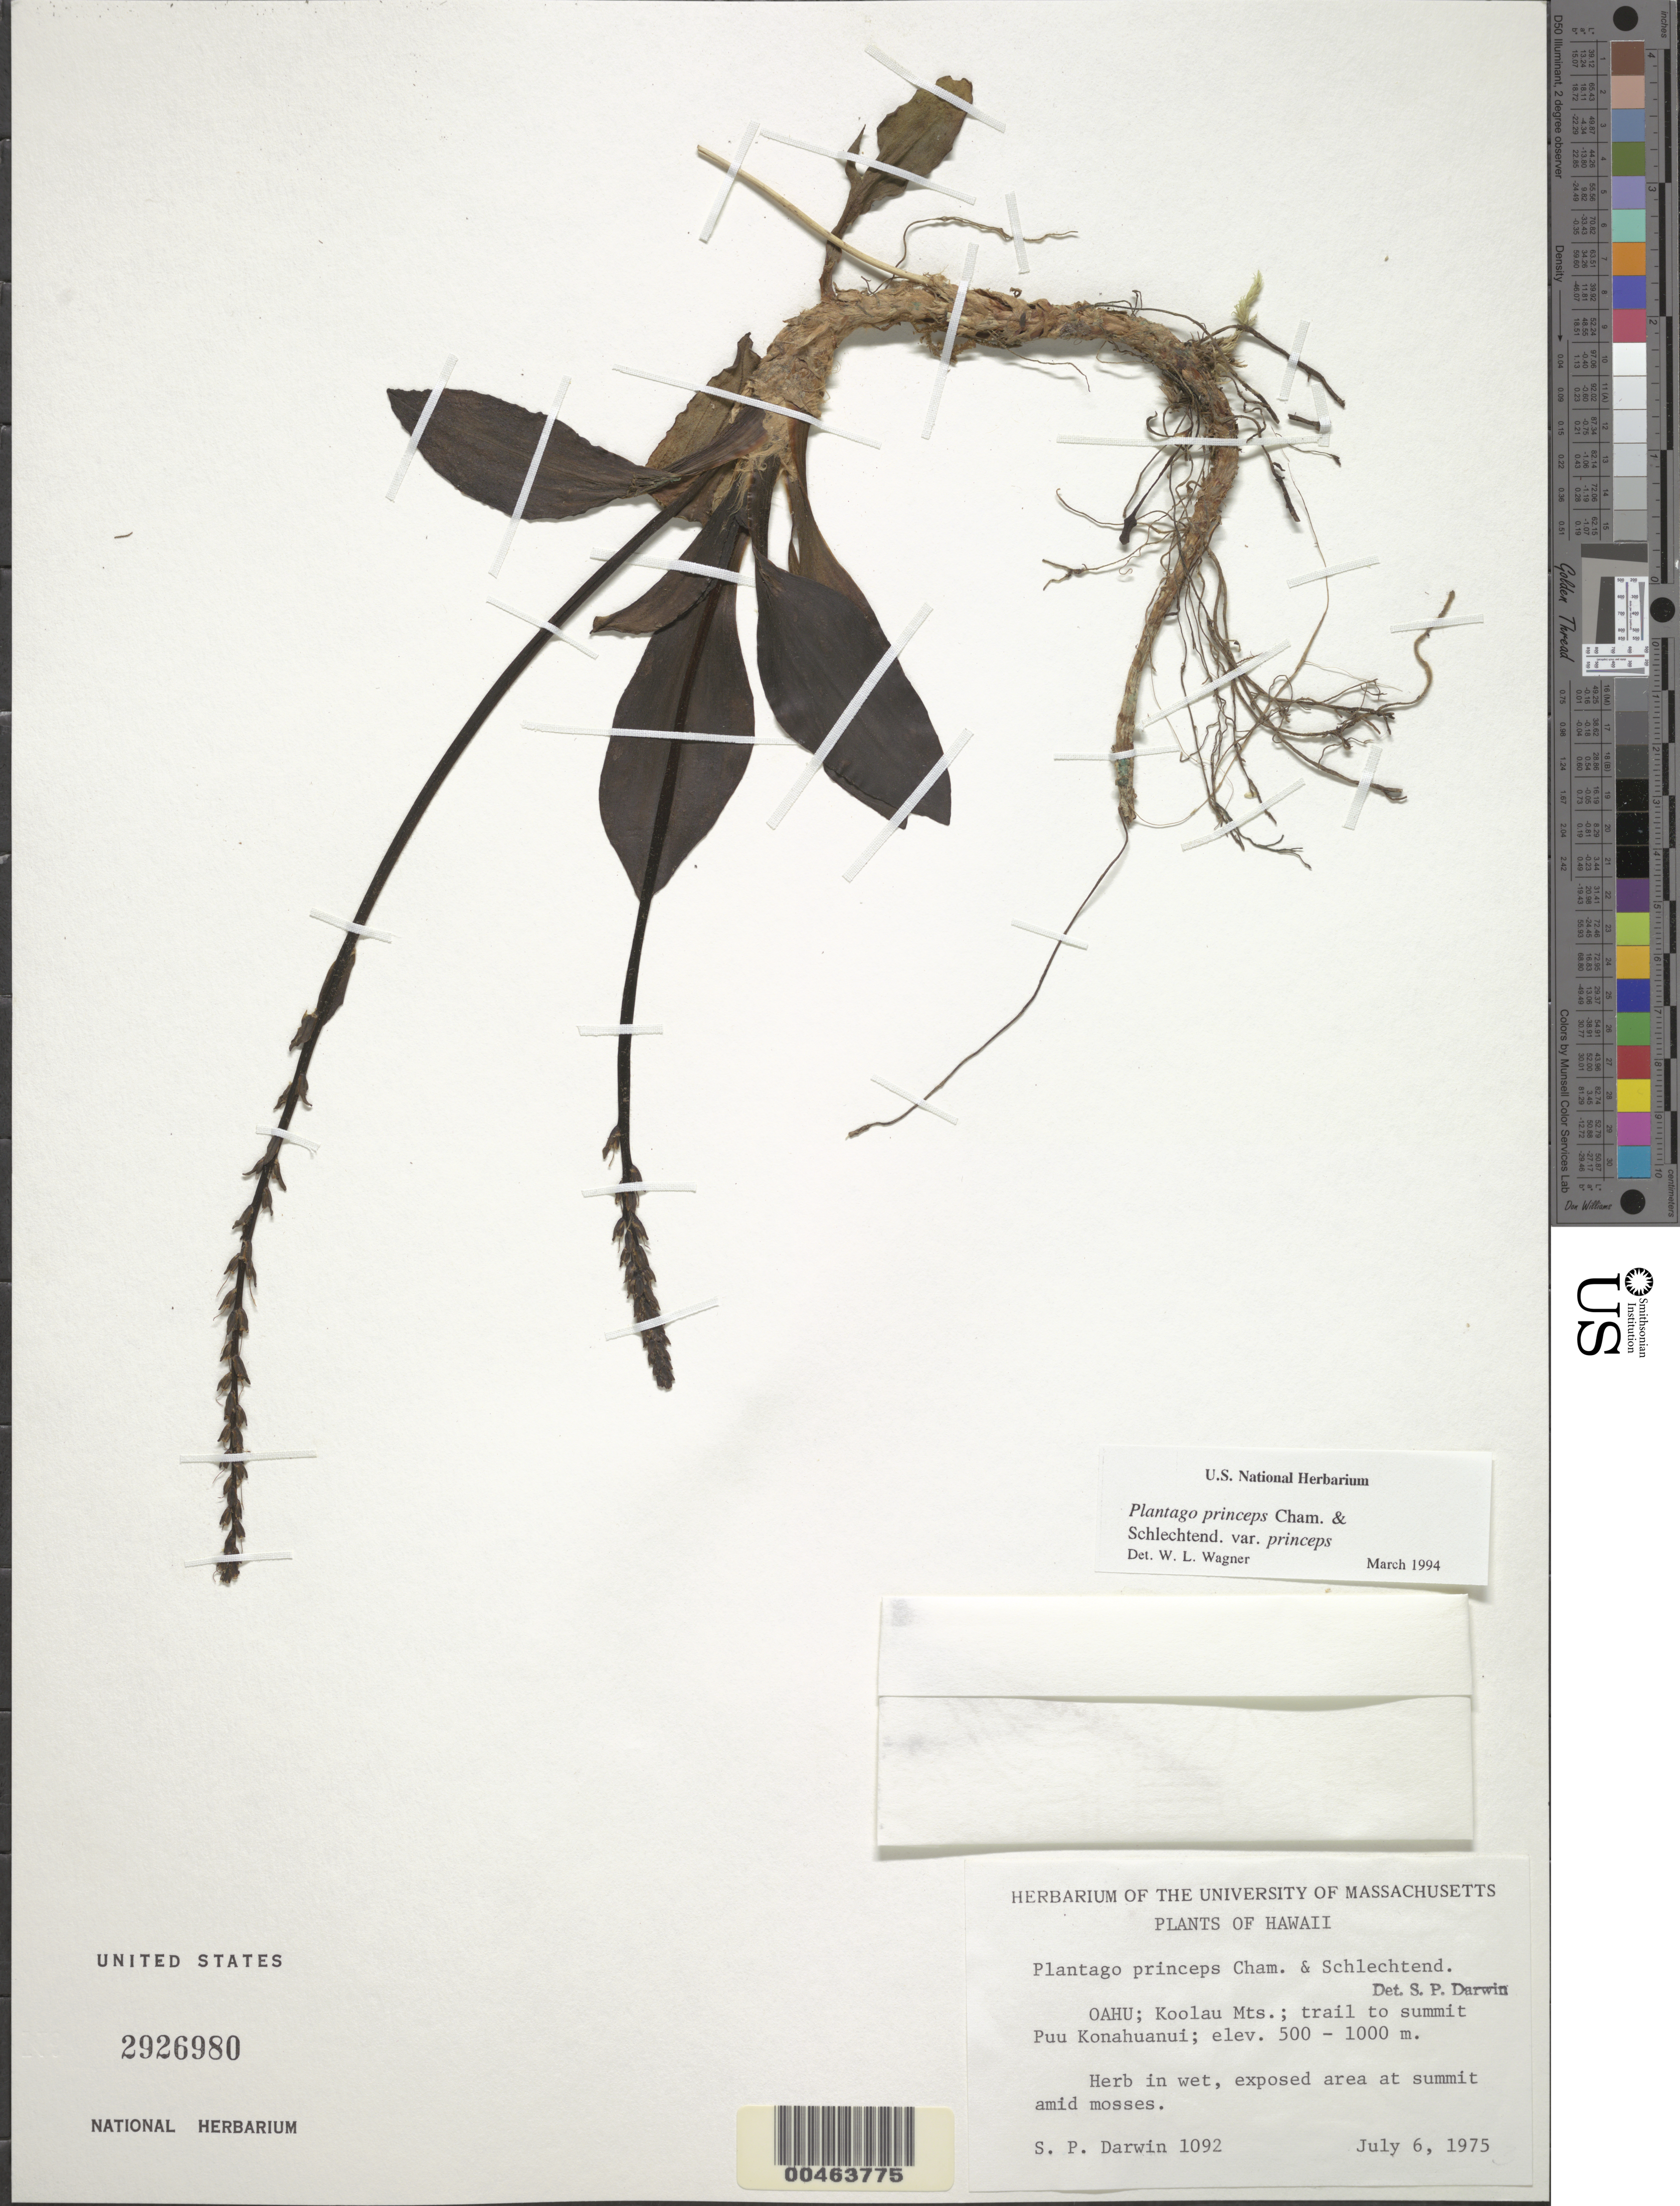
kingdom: Plantae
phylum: Tracheophyta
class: Magnoliopsida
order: Lamiales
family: Plantaginaceae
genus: Plantago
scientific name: Plantago princeps var. princeps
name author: Cham. & Schltdl.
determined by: Wagner, W. L., (BOT), Smithsonian Institution - National Museum of Natural History (UNITED STATES)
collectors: S. P. Darwin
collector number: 1092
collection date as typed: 6 Jul 1975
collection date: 1975-07-06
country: United States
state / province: Hawaii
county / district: Honolulu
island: Oahu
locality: Koolau Mts.; trail to summit Puu Konahuanui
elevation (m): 500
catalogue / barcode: US 2926980